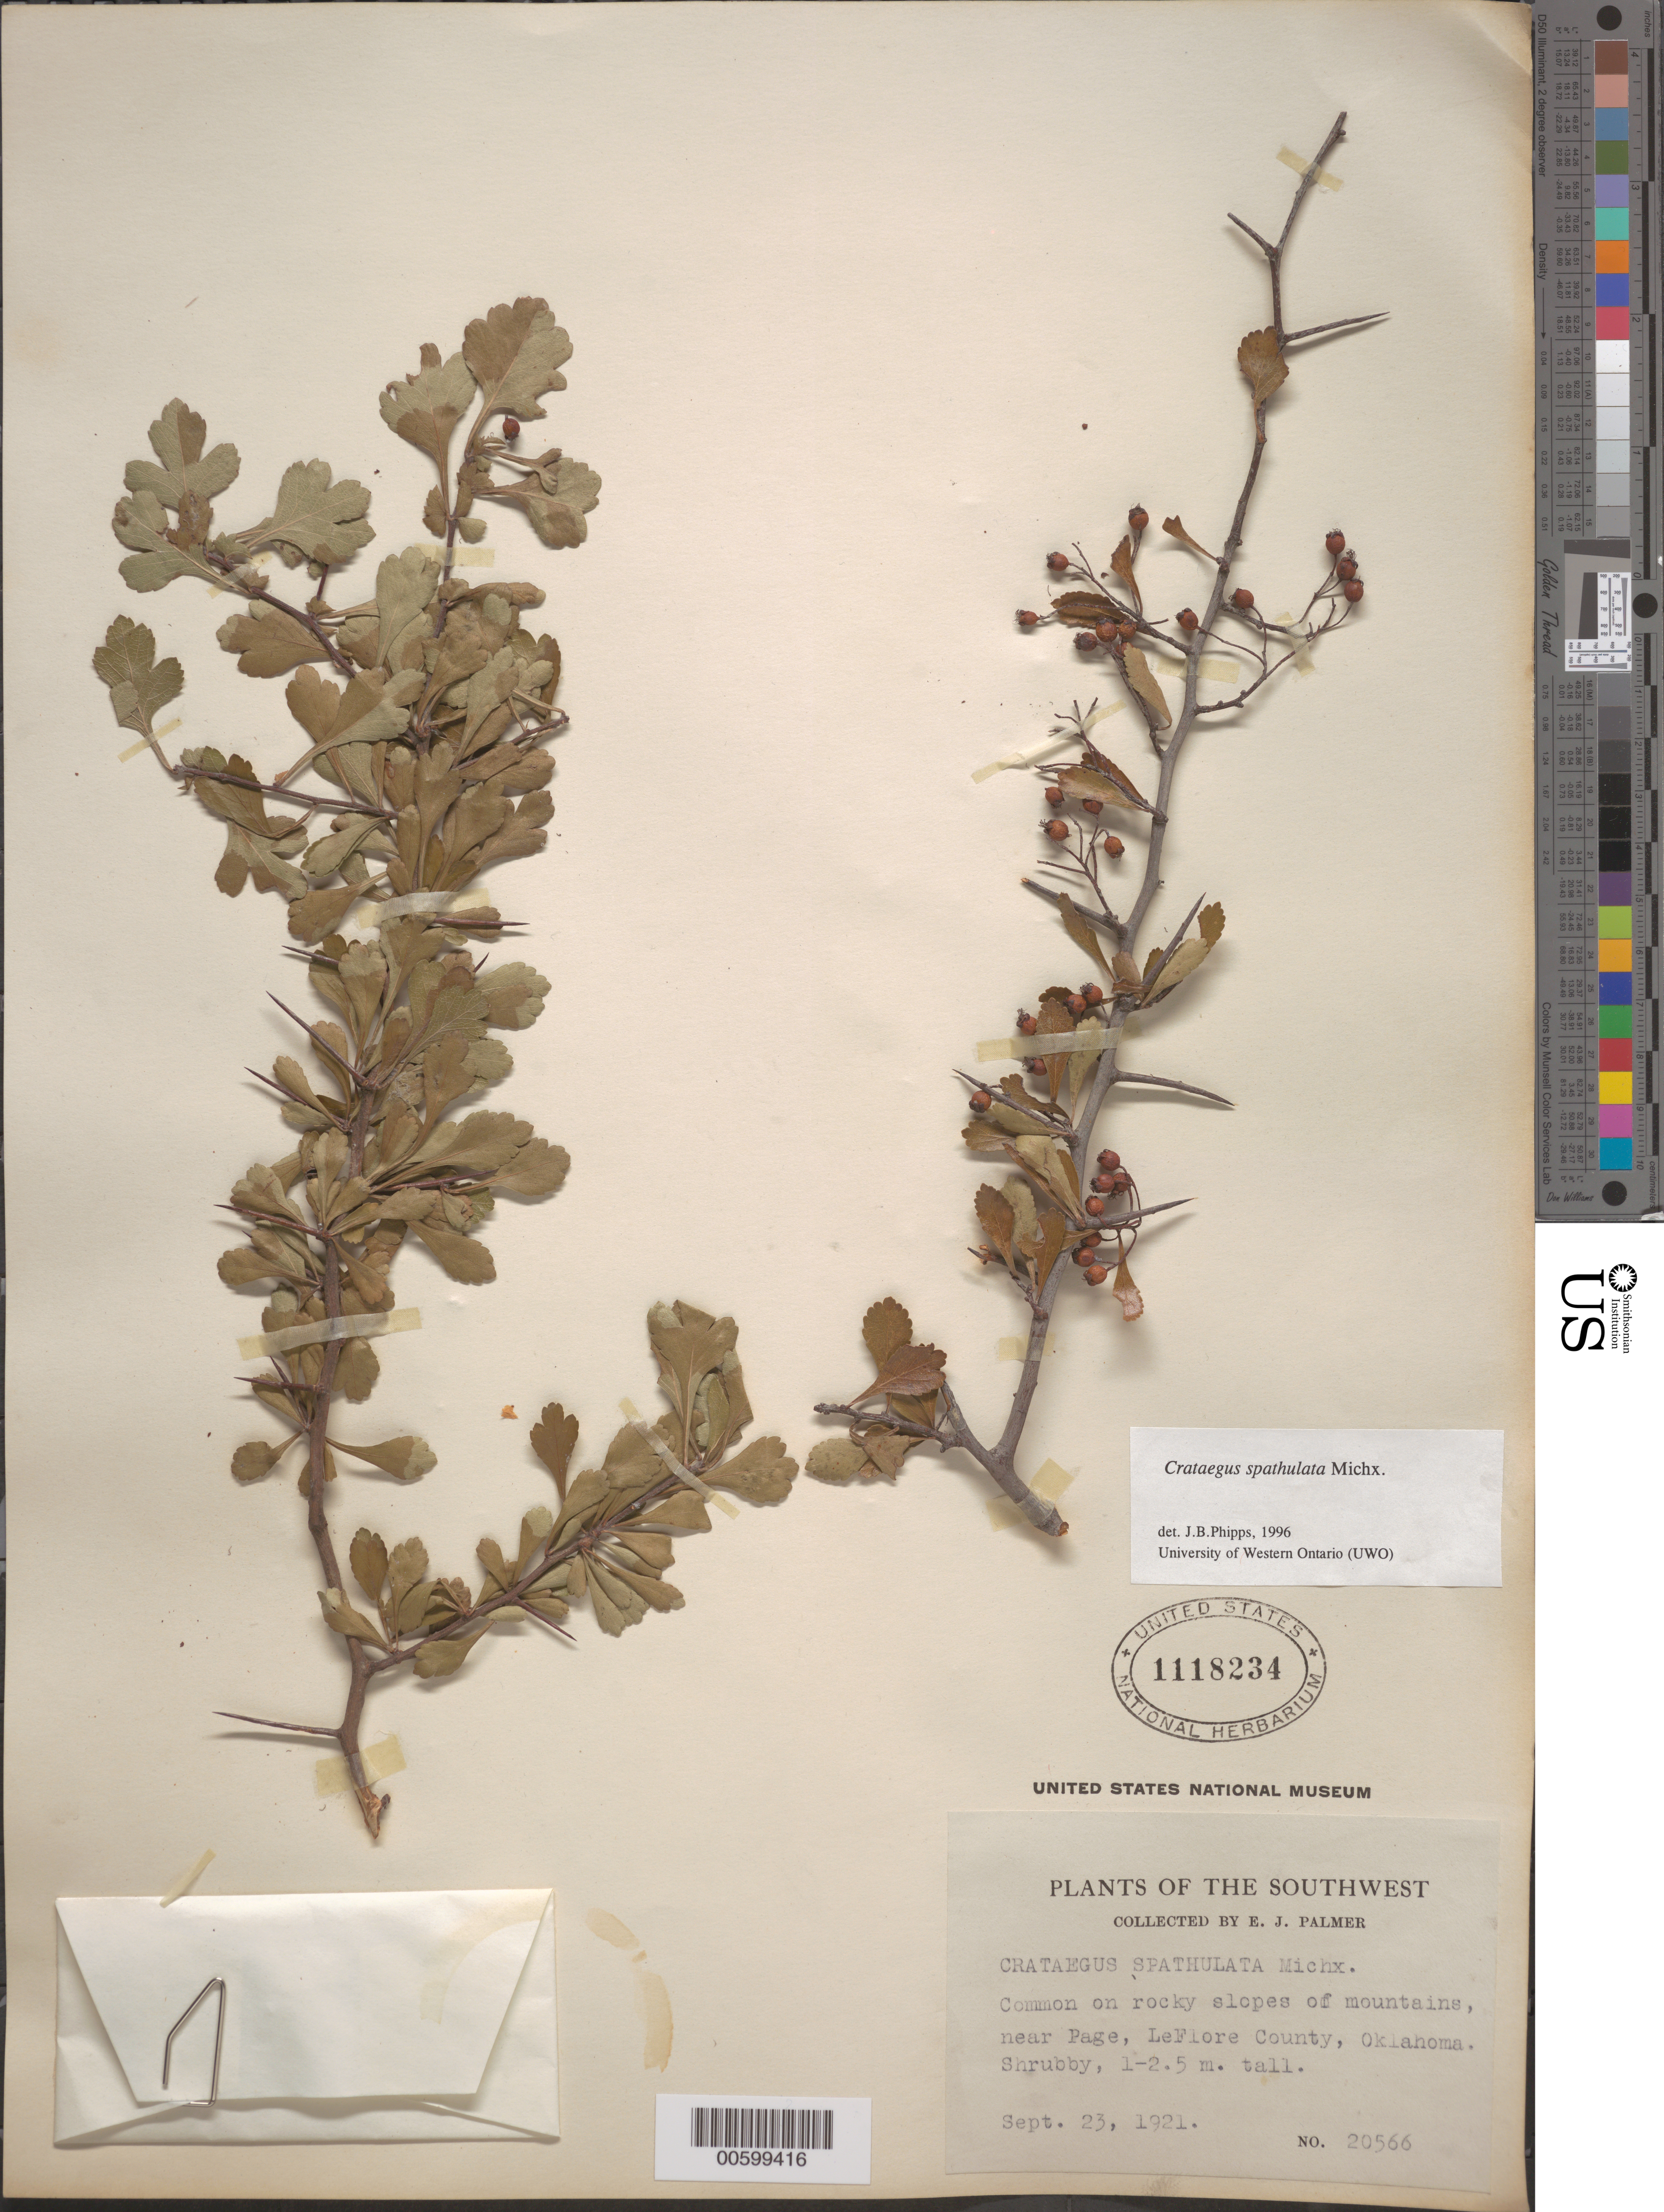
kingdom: Plantae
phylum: Tracheophyta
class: Magnoliopsida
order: Rosales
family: Rosaceae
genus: Crataegus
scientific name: Crataegus spathulata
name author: Michx.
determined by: Phipps, James B., (UWO), University of Western Ontario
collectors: E. J. Palmer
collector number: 20566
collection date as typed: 23 Sep 1921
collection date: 1921-09-23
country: United States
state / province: Oklahoma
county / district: Le Flore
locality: near Page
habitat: On rocky slopes of mountains.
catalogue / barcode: US 1118234